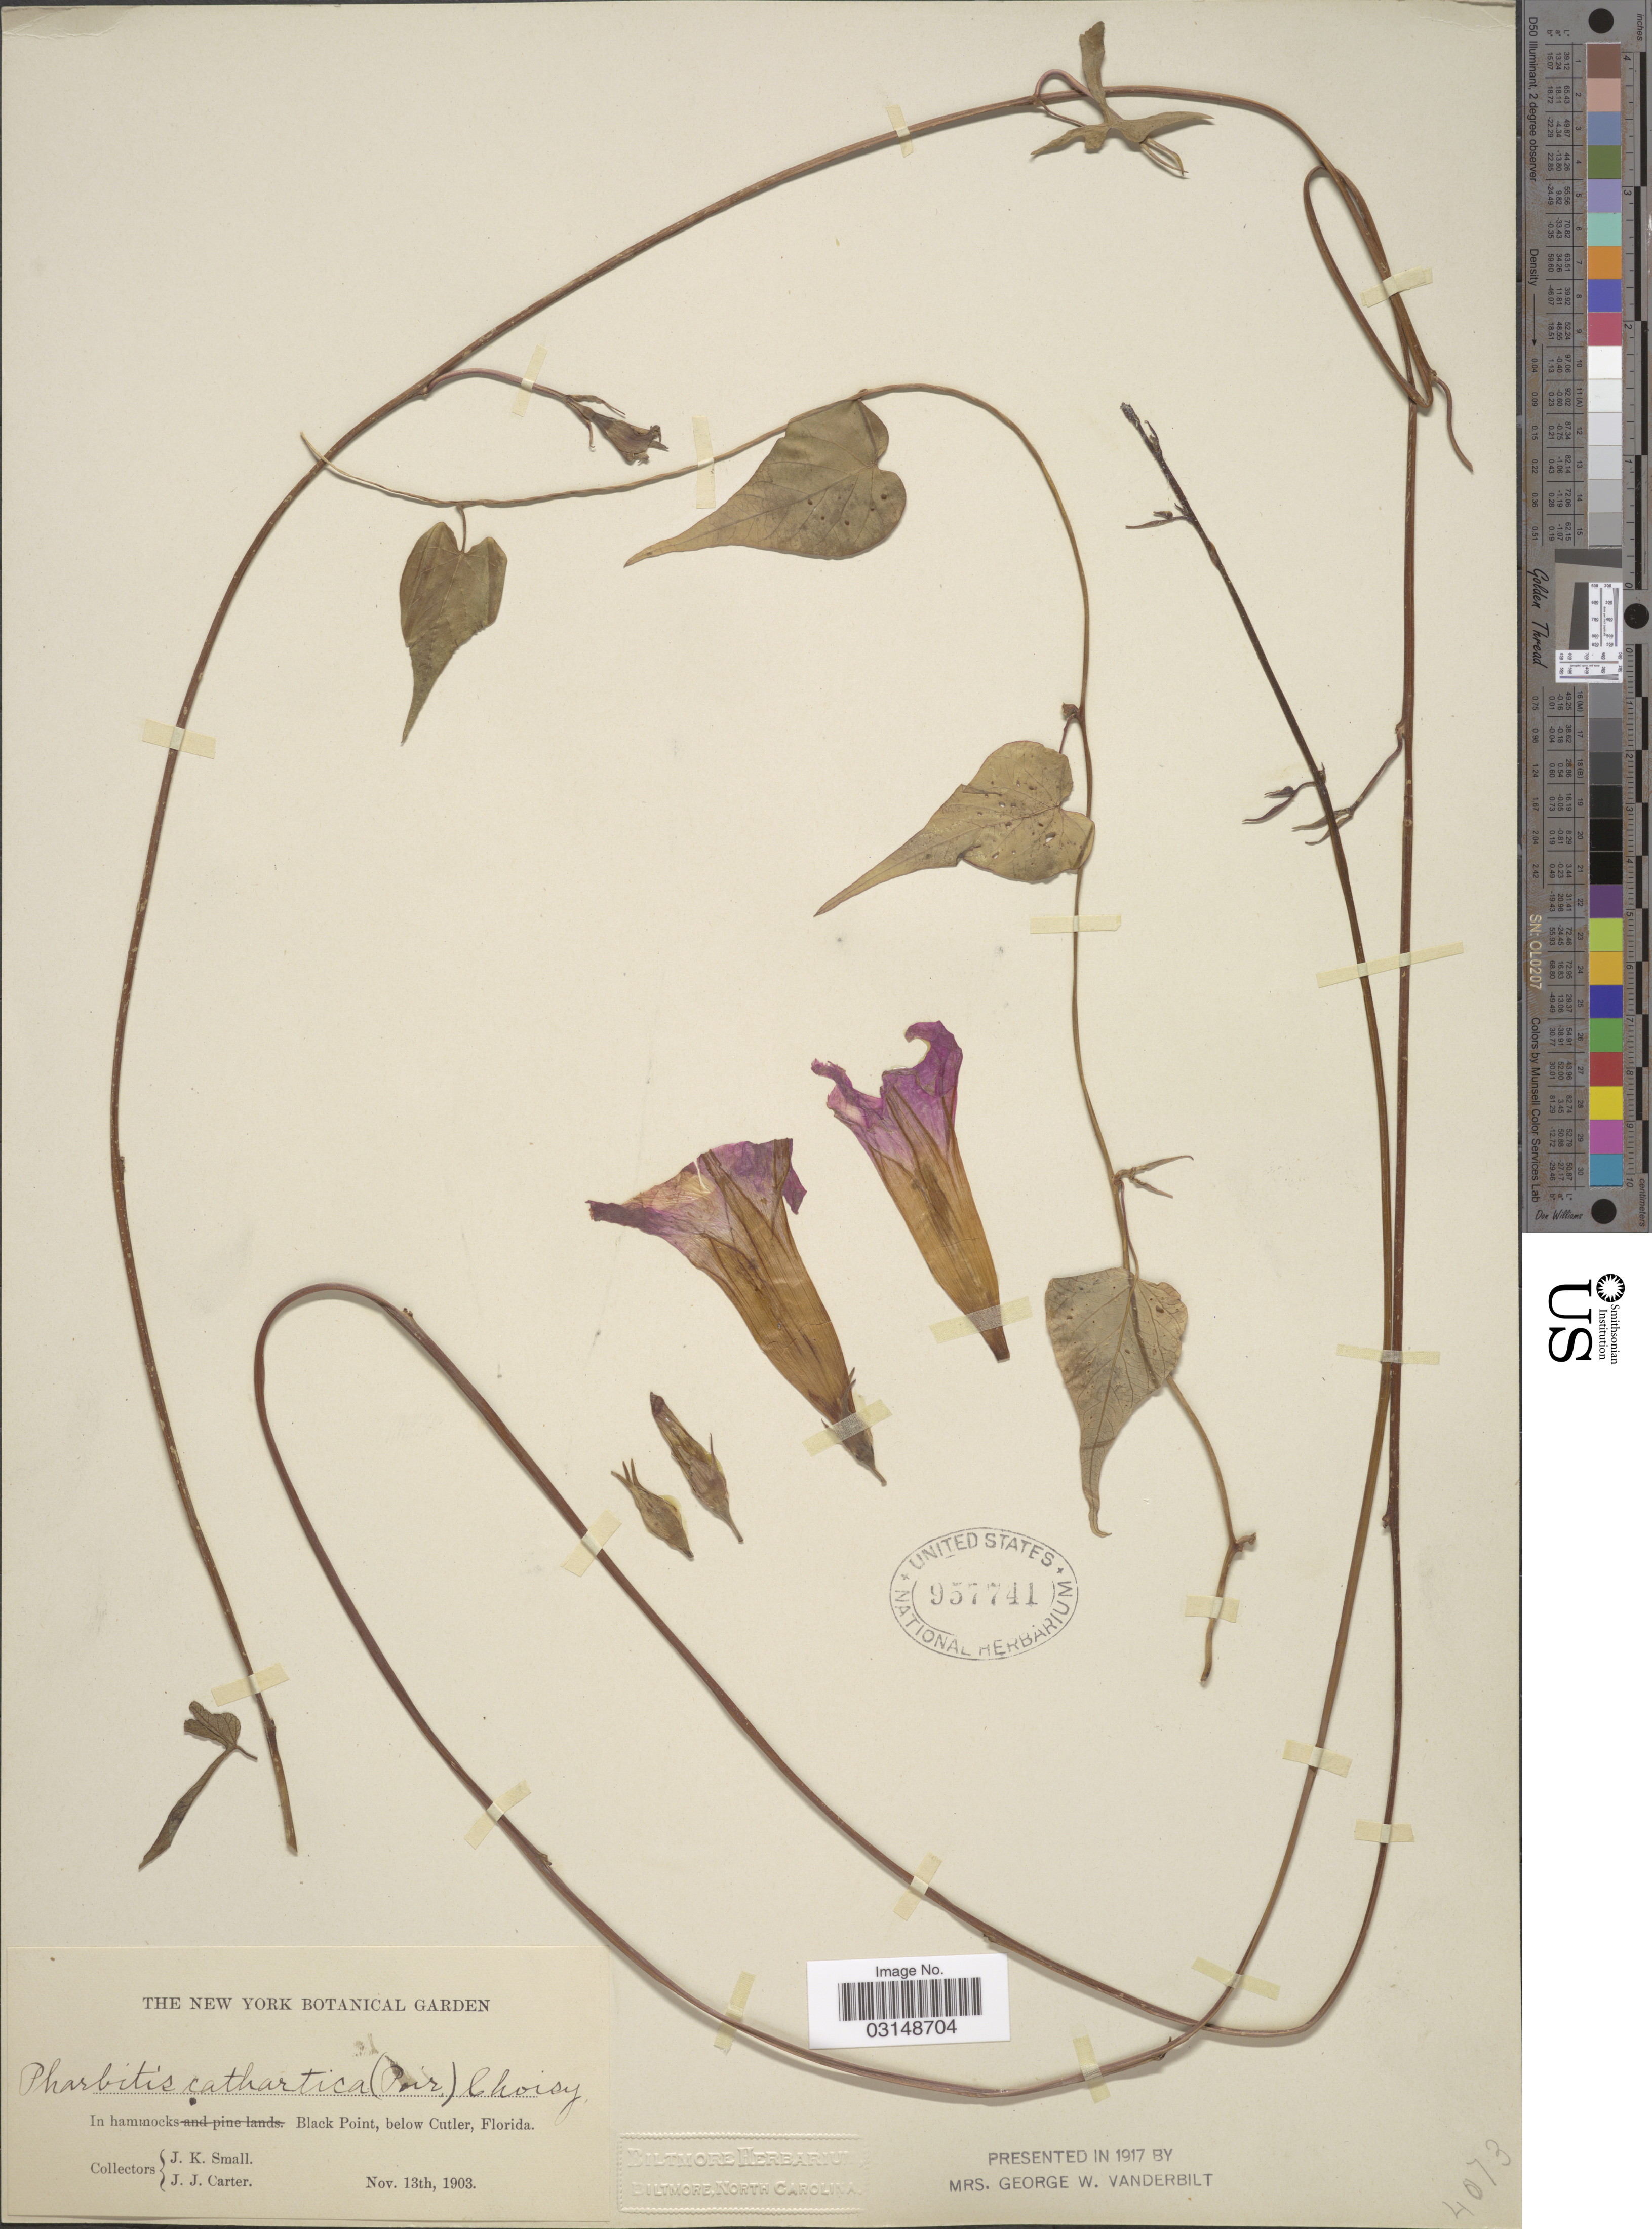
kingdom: Plantae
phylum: Tracheophyta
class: Magnoliopsida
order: Solanales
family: Convolvulaceae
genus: Ipomoea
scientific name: Ipomoea indica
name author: (Burm.) Merr.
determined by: Strong, Mark T., (BOT), Smithsonian Institution - National Museum of Natural History (UNITED STATES)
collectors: J. K. Small & J. Carter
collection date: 1903-11-13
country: United States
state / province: Florida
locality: In hammocks, Black Point, below Cutler.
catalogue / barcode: US 957741